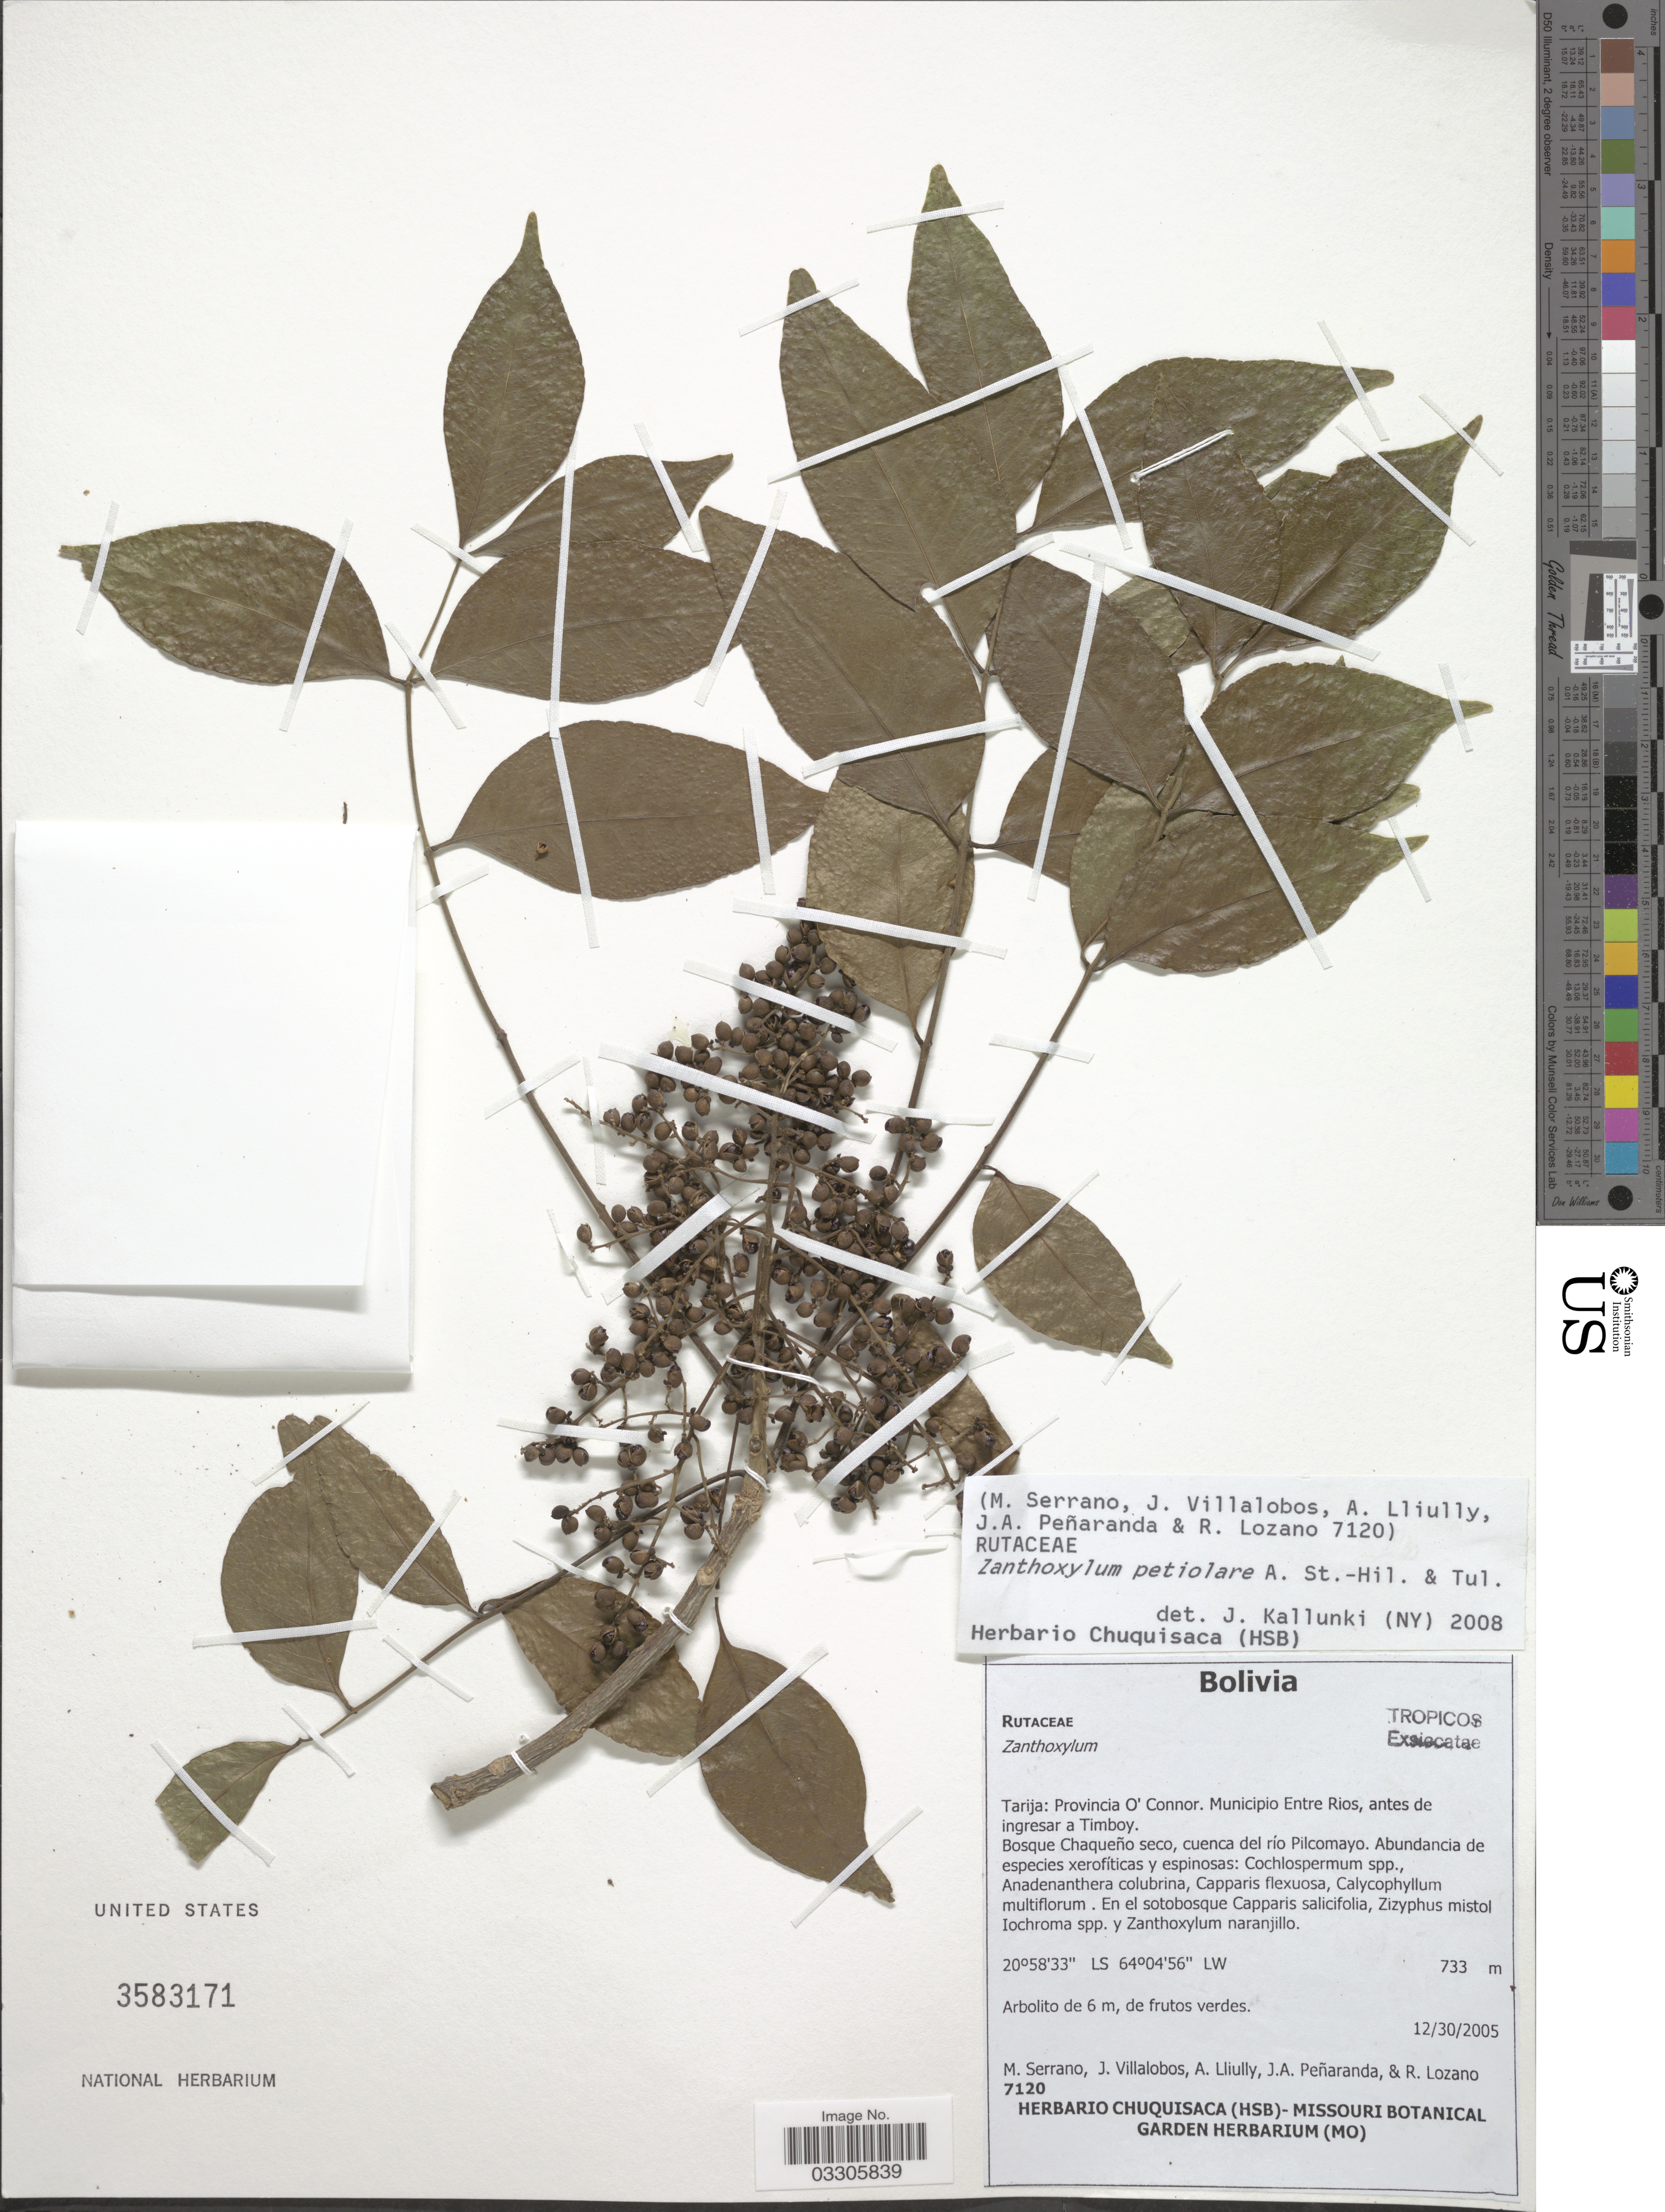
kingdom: Plantae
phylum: Tracheophyta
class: Magnoliopsida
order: Sapindales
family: Rutaceae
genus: Zanthoxylum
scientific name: Zanthoxylum petiolare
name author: A. St.-Hil. & Tul.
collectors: M. Serrano, J. Villalobos, A. Lliully, J. Penaranda & R. Lozano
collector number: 7120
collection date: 2005-12-30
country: Bolivia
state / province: Tarija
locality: Provincia O'Connor. Municipio Entre Rios, antes de ingresar a Timboy.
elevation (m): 733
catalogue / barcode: US 3583171